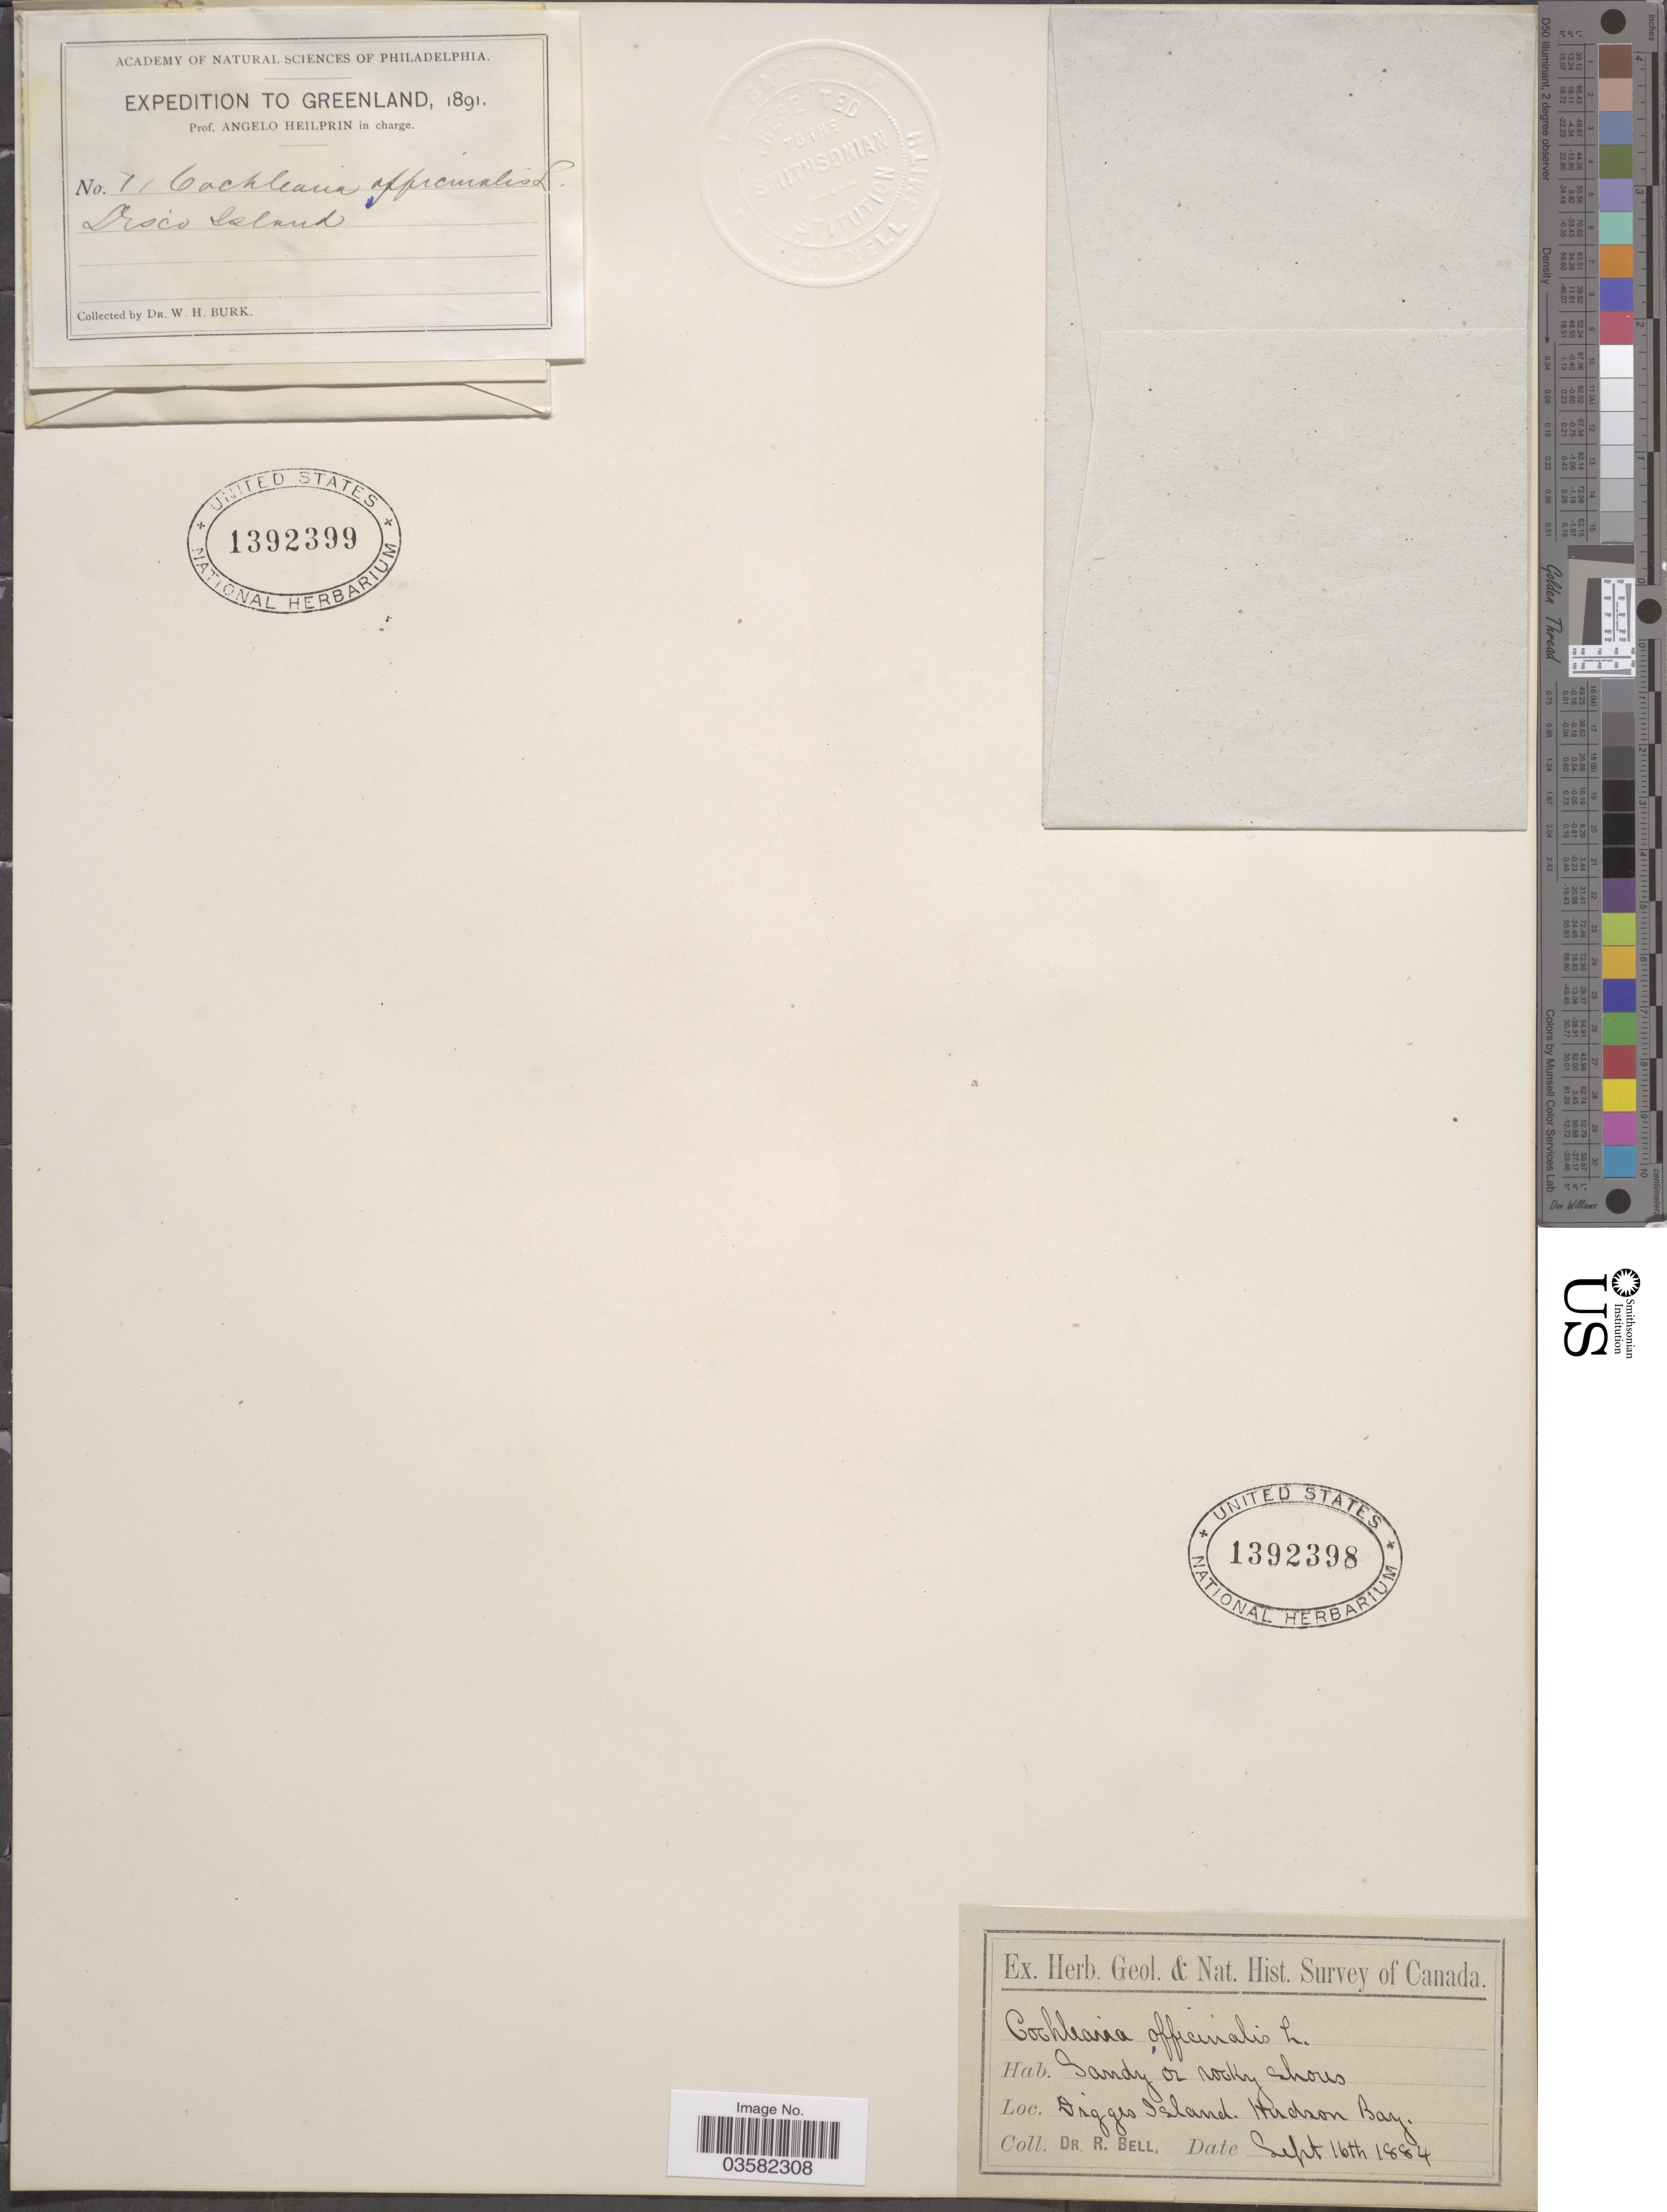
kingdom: Plantae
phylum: Tracheophyta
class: Magnoliopsida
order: Brassicales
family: Brassicaceae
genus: Cochlearia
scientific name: Cochlearia officinalis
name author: L.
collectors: C. R. Bell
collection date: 1884-09-16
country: Canada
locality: Digges Island. Hudson Bay.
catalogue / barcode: US 1392398